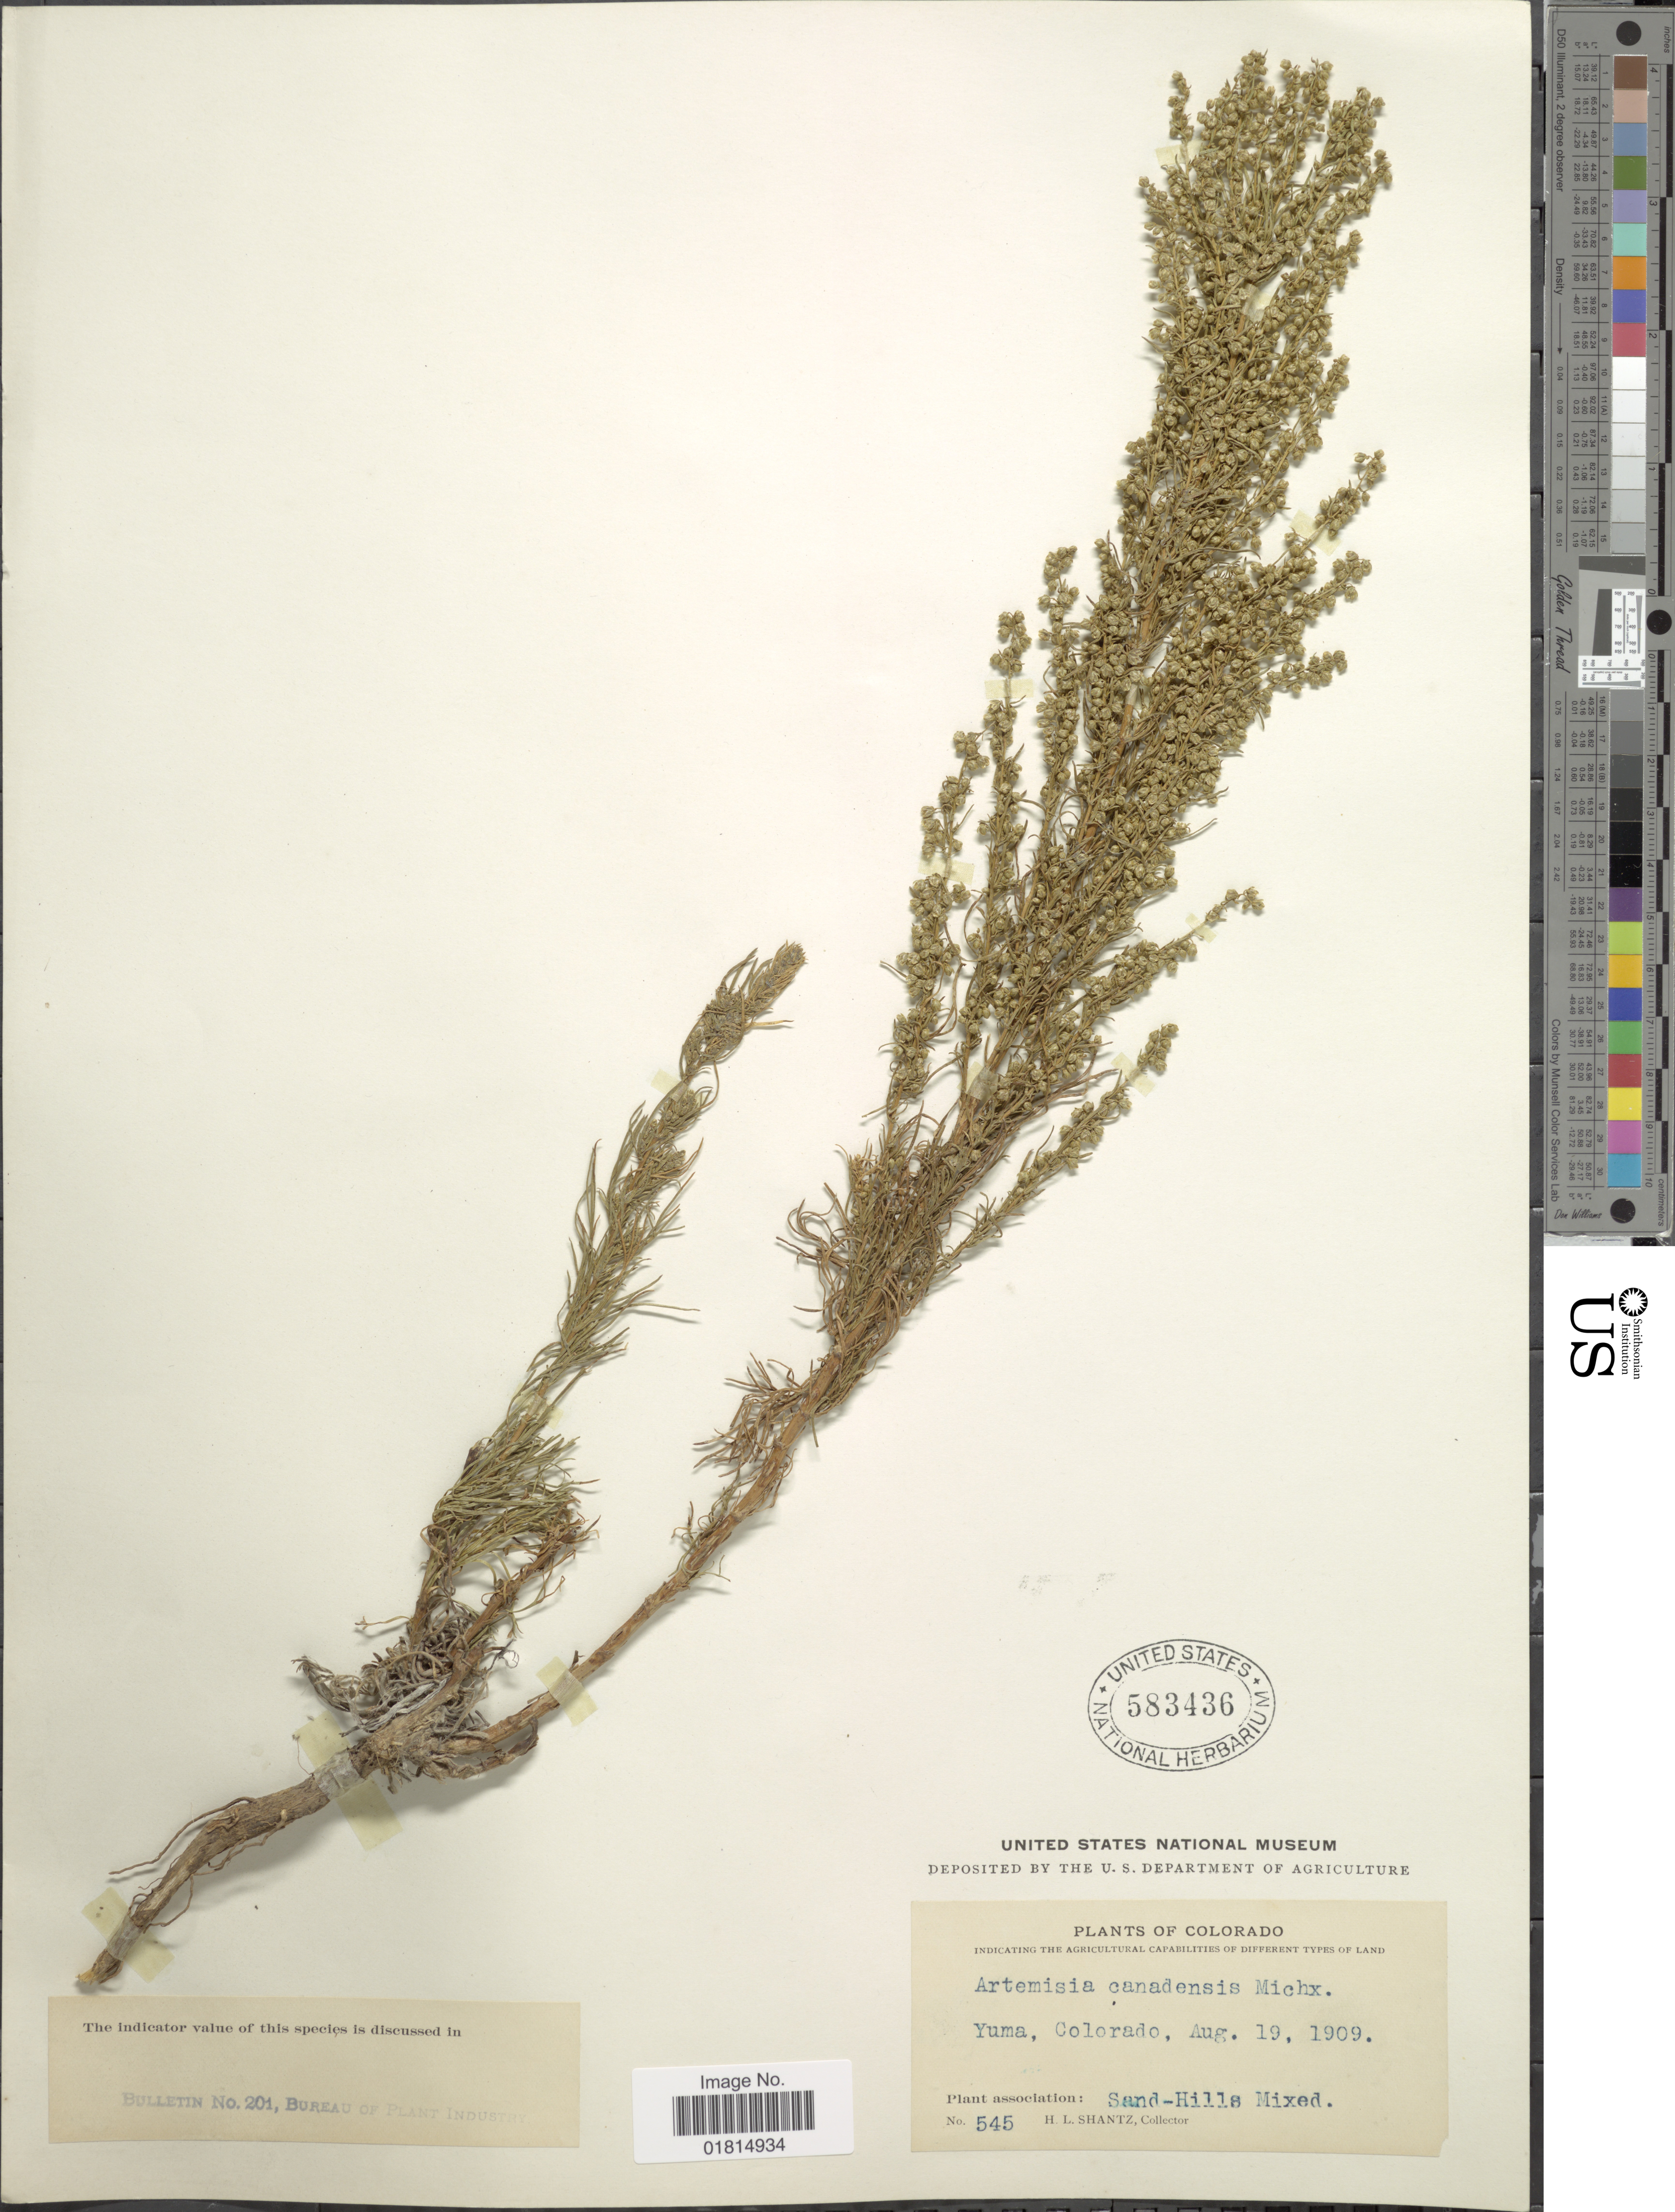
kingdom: Plantae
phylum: Tracheophyta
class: Magnoliopsida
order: Asterales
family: Asteraceae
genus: Artemisia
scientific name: Artemisia canadensis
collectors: H. Shantz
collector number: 545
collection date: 1909-08-19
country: United States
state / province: Colorado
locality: Yuma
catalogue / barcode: US 583436